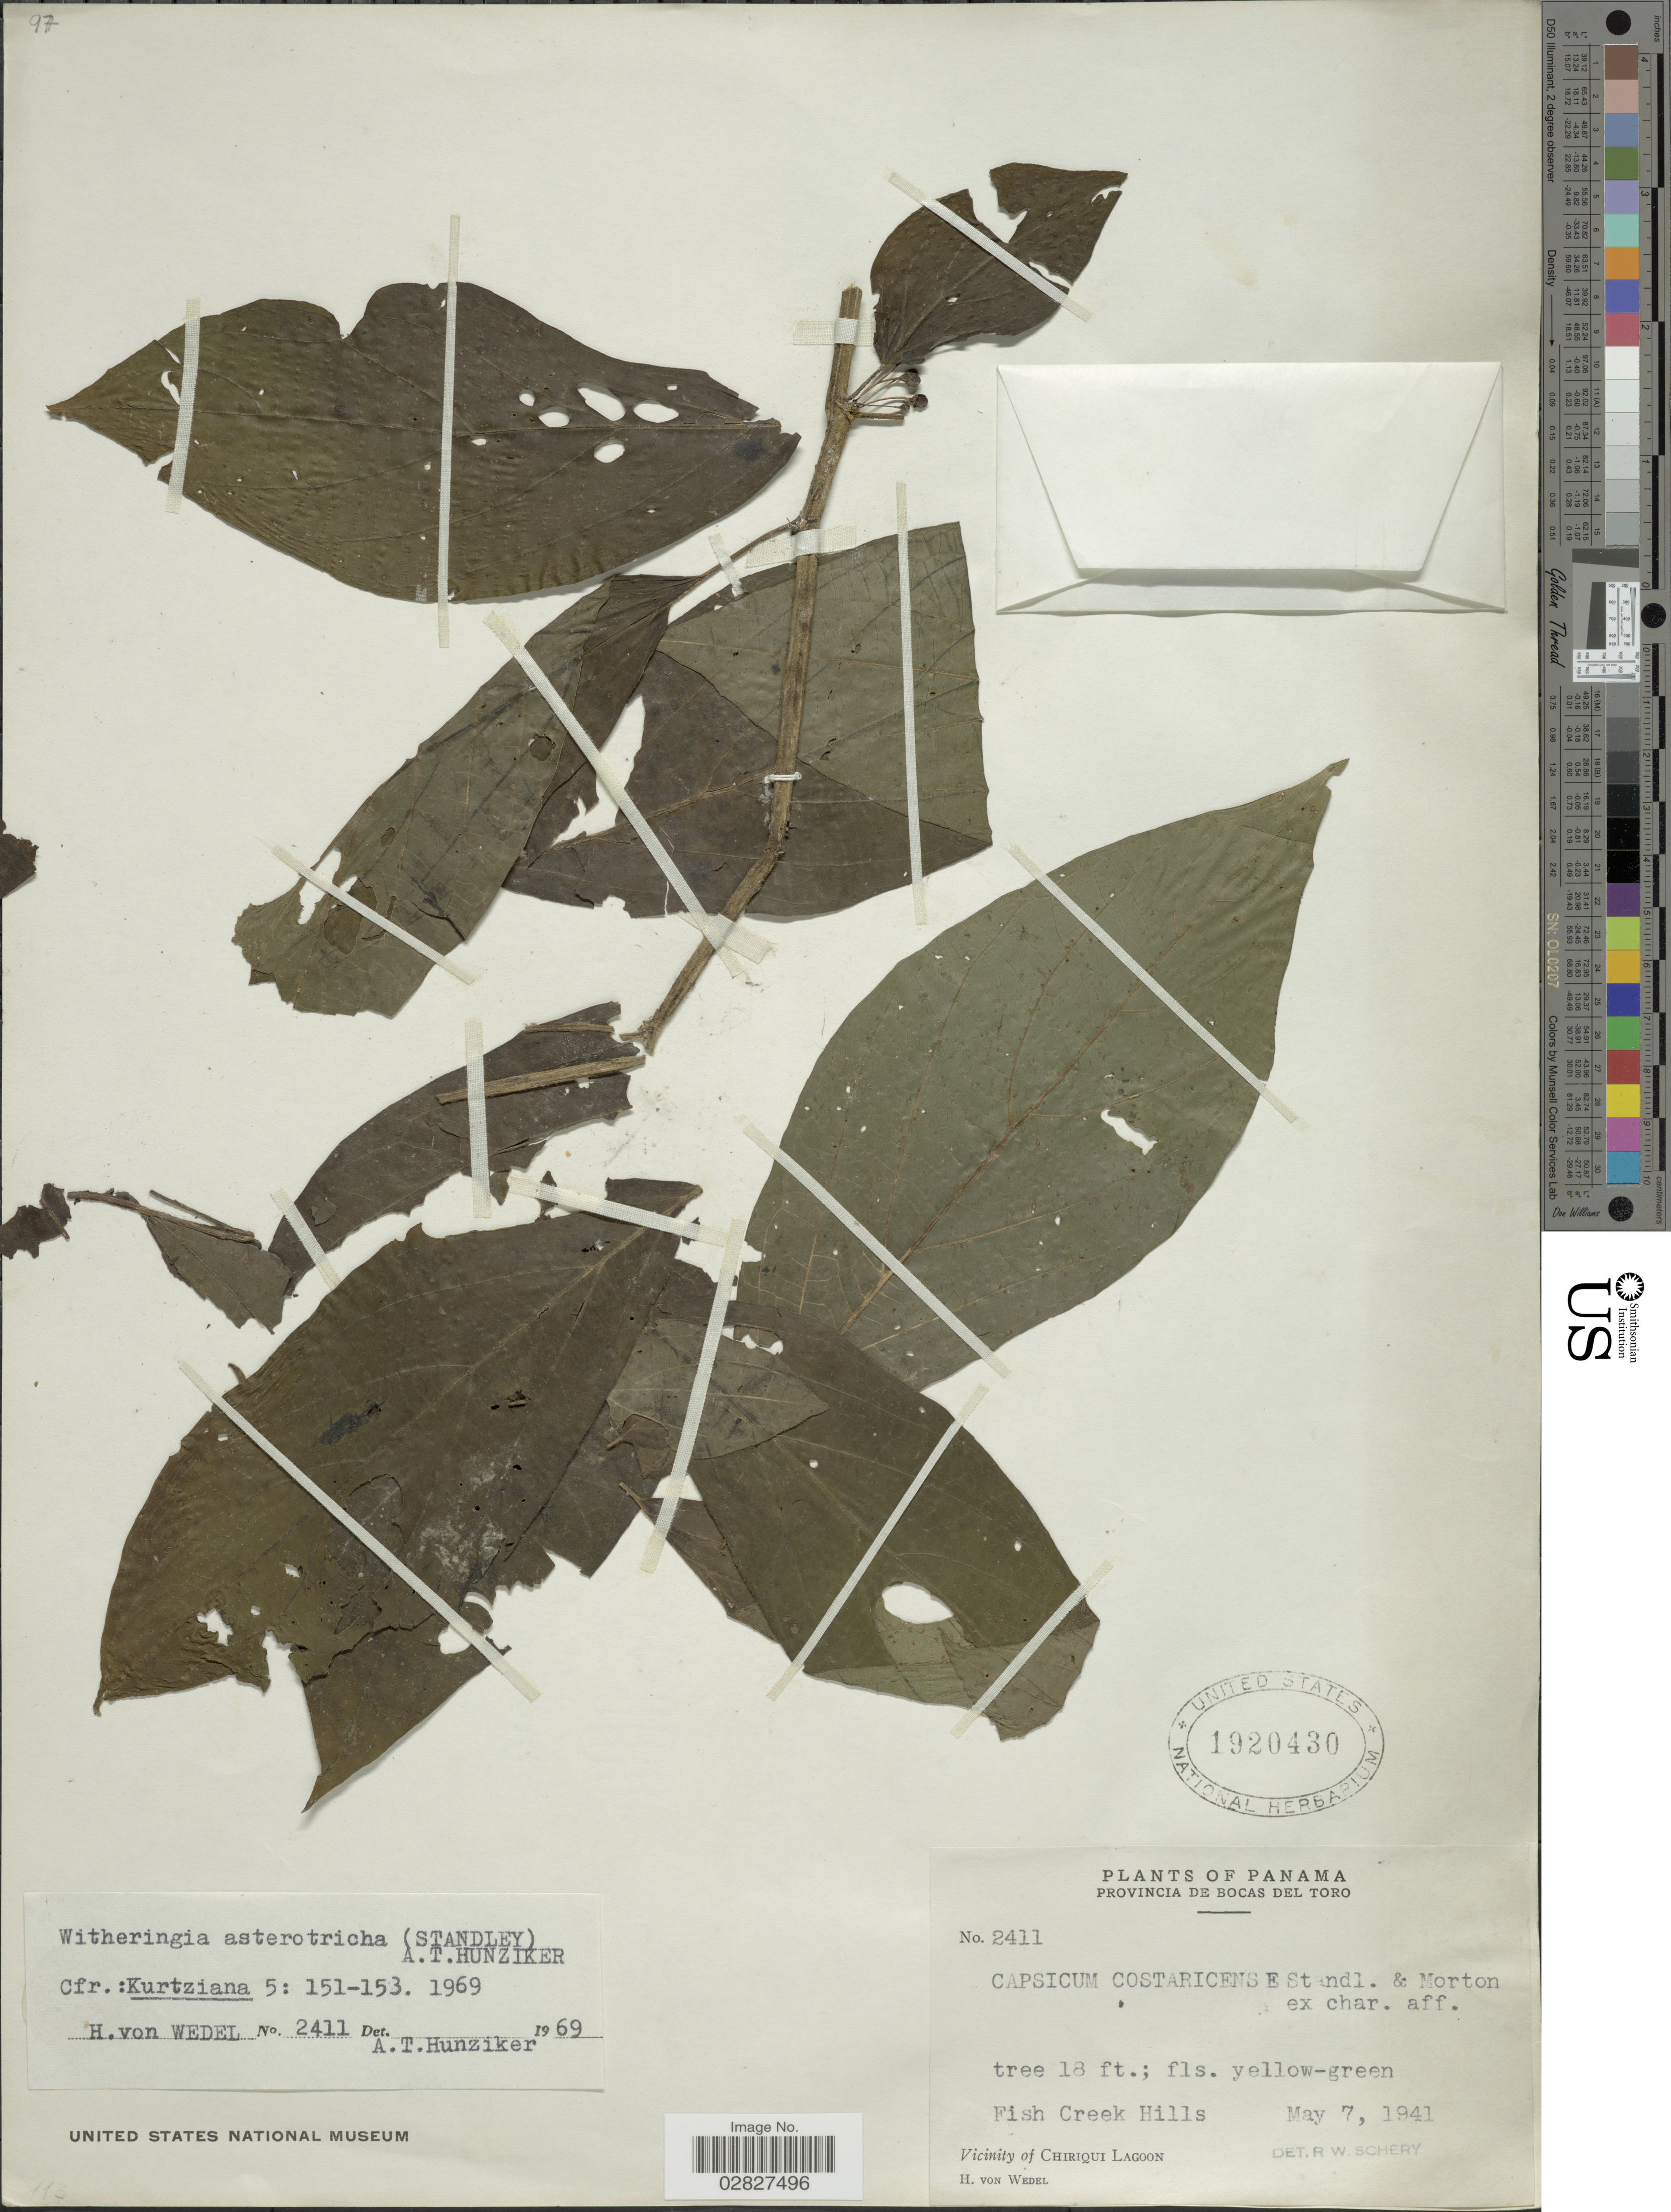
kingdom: Plantae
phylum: Tracheophyta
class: Magnoliopsida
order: Solanales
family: Solanaceae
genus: Witheringia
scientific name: Witheringia asterotricha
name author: (Standl.) Hunz.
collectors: H. von Wedel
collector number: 2411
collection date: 1941-05-07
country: Panama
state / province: Bocas del Toro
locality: Fish Creek Hills. Vicinity of Chiriqui Lagoon.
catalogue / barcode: US 1920430